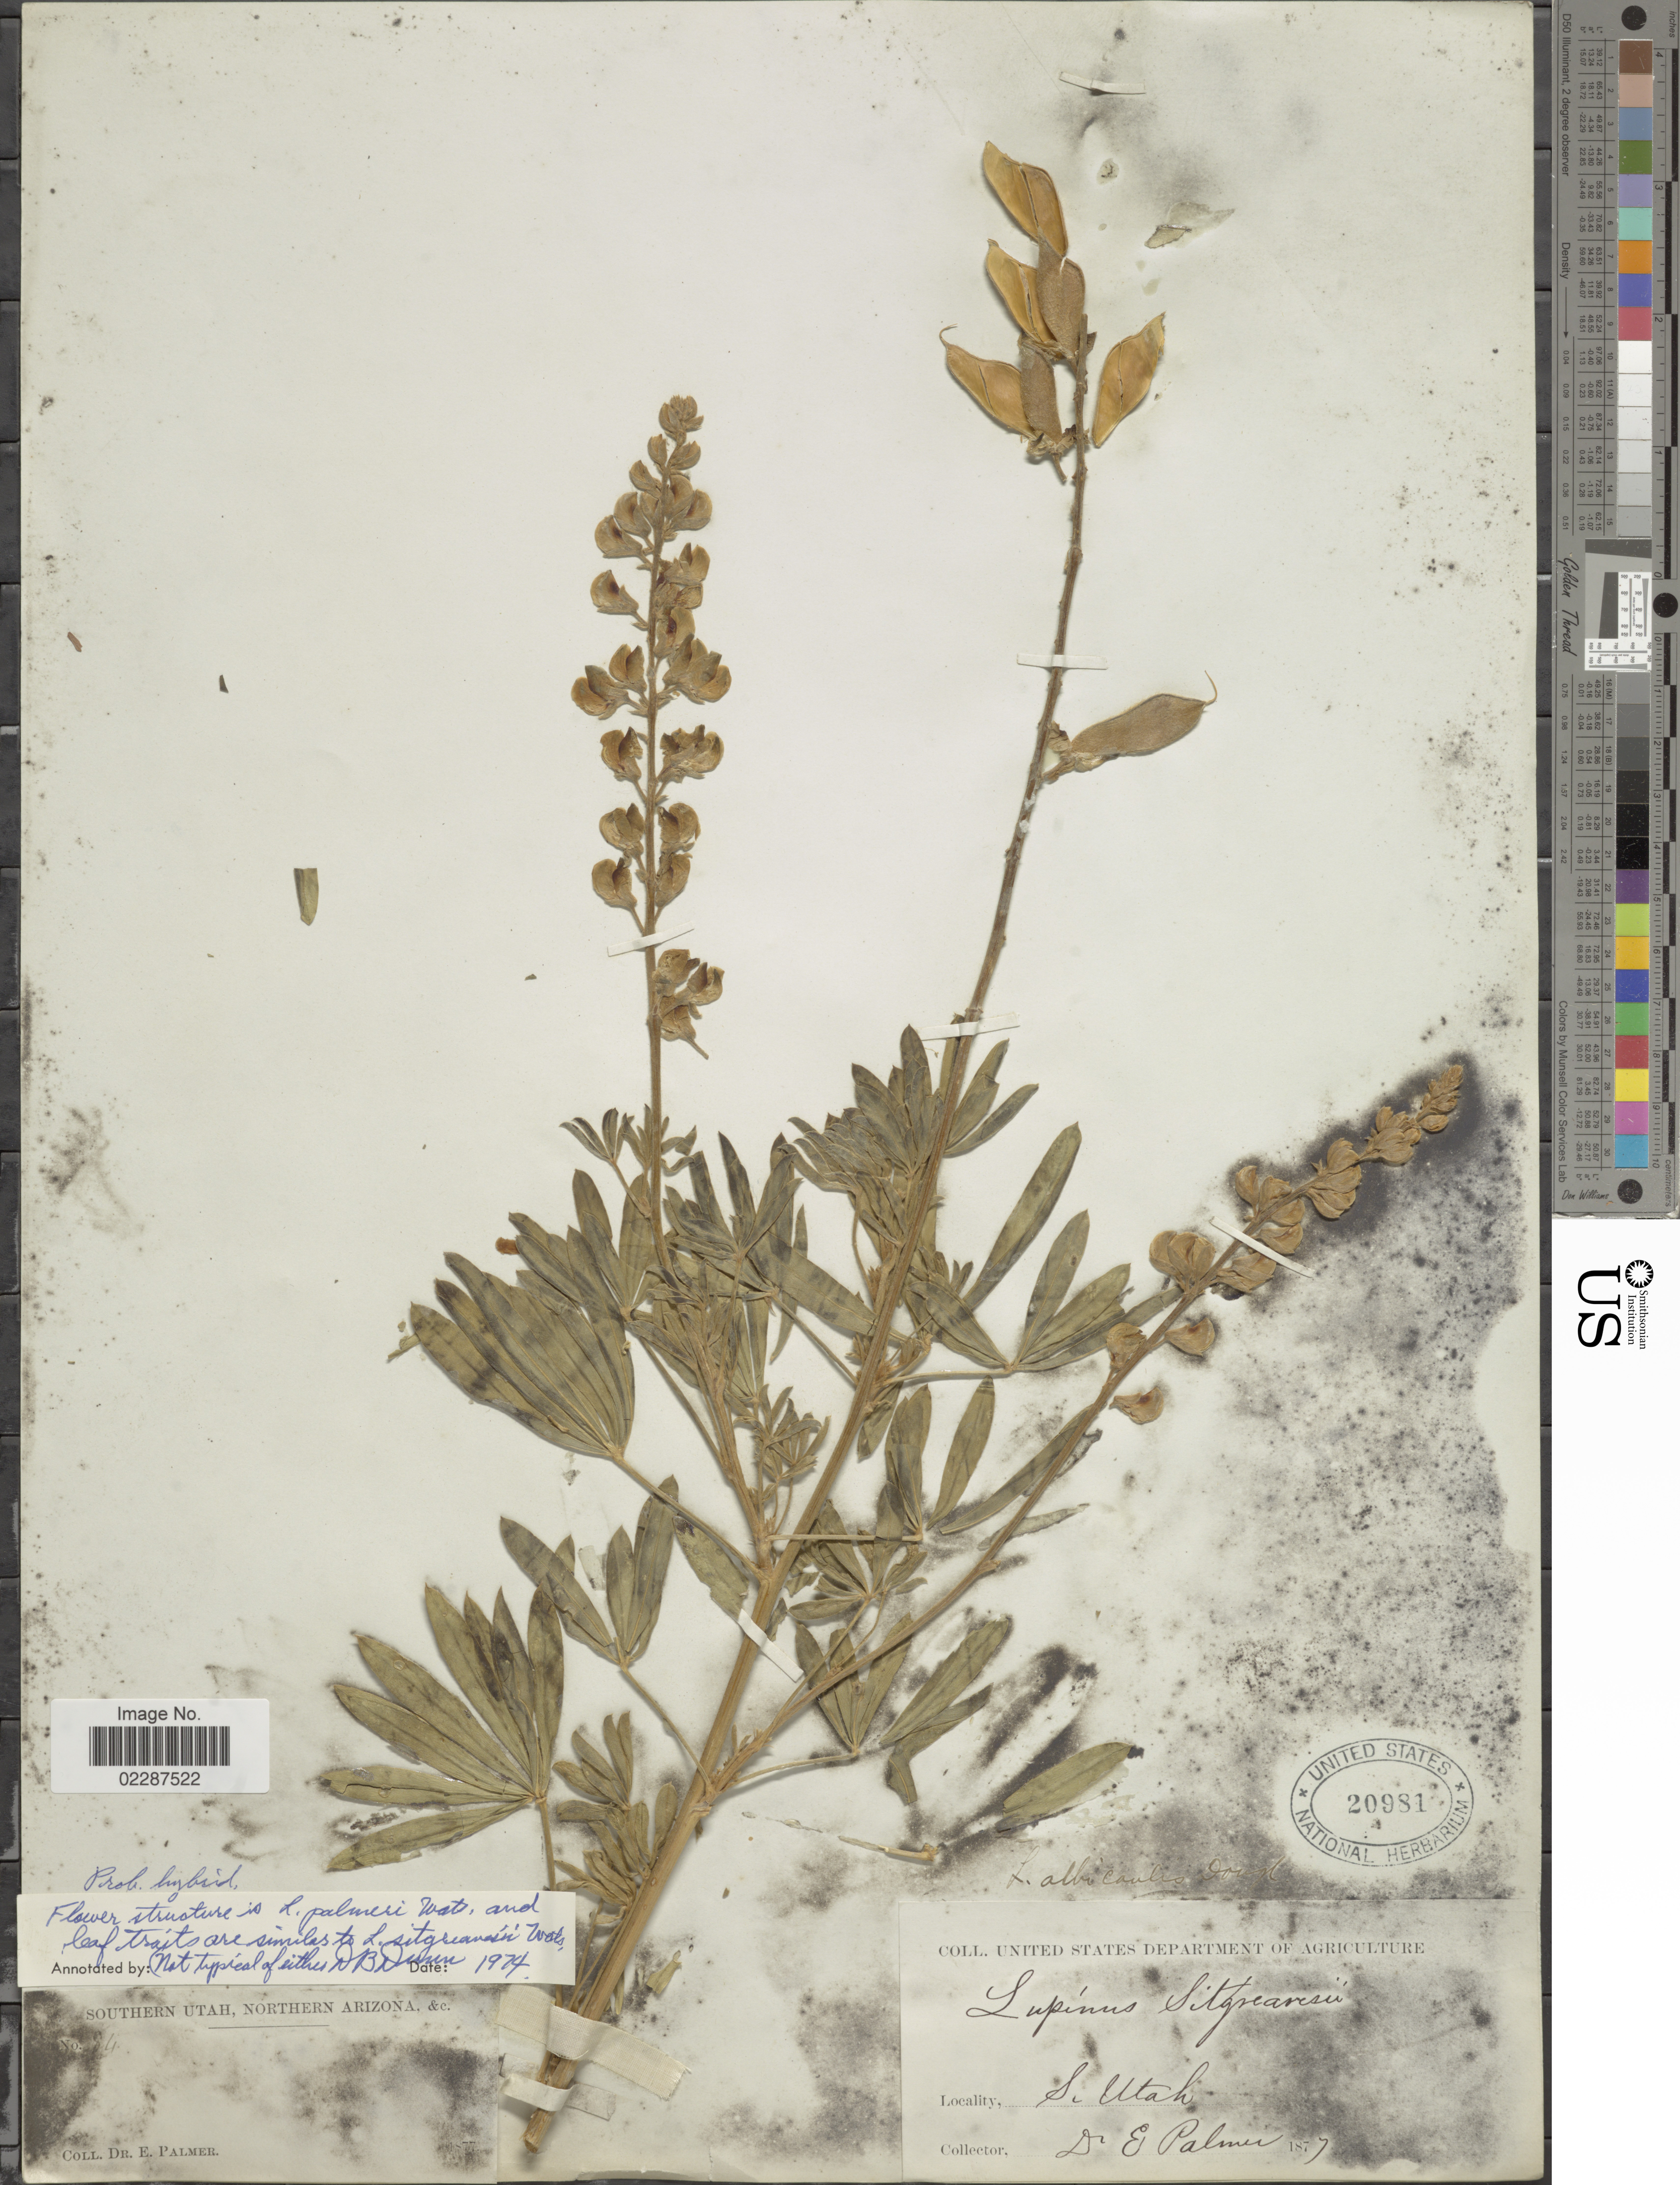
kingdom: Plantae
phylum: Tracheophyta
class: Magnoliopsida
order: Fabales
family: Fabaceae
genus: Lupinus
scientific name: Lupinus sitgreavesii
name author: S. Watson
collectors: E. Palmer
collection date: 1877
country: United States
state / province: Utah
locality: S. Utah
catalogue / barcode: US 20981